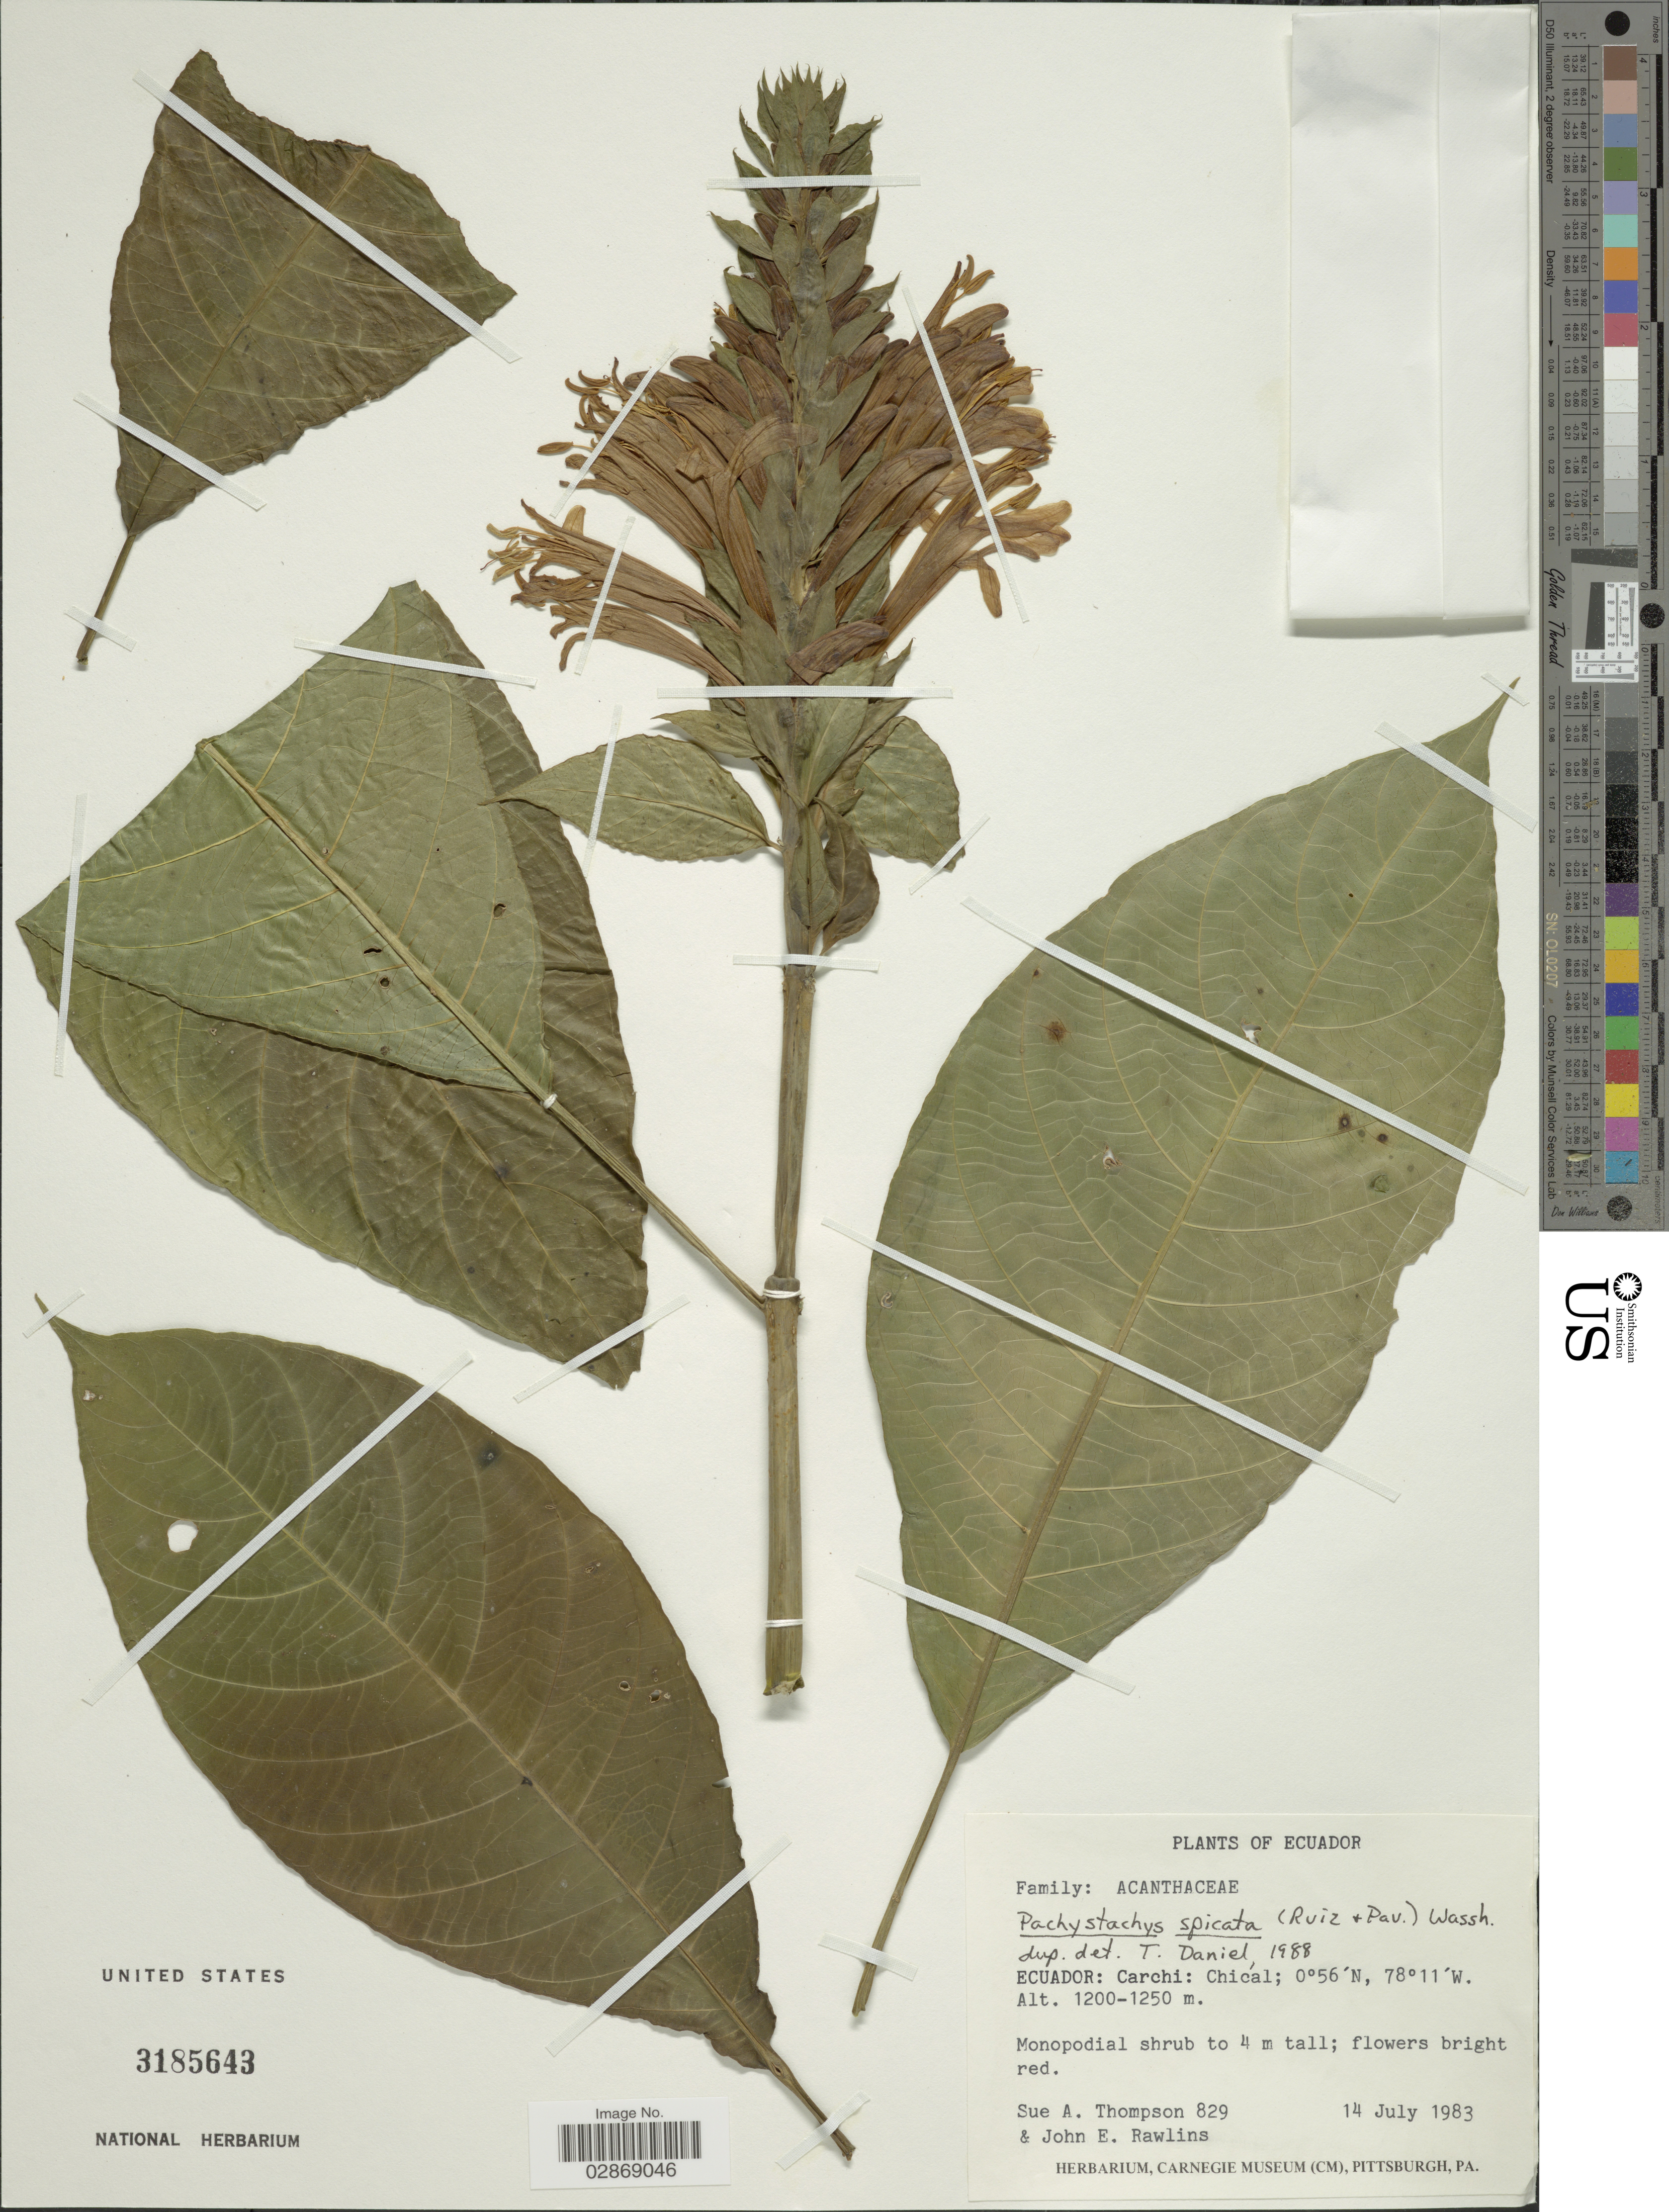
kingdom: Plantae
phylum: Tracheophyta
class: Magnoliopsida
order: Lamiales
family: Acanthaceae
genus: Pachystachys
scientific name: Pachystachys spicata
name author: (Ruiz & Pav.) Wassh.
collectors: S. A. Thompson & J. Rawlins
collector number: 829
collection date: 1983-07-14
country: Ecuador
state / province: Carchi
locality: Chical.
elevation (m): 1200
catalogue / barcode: US 3185643